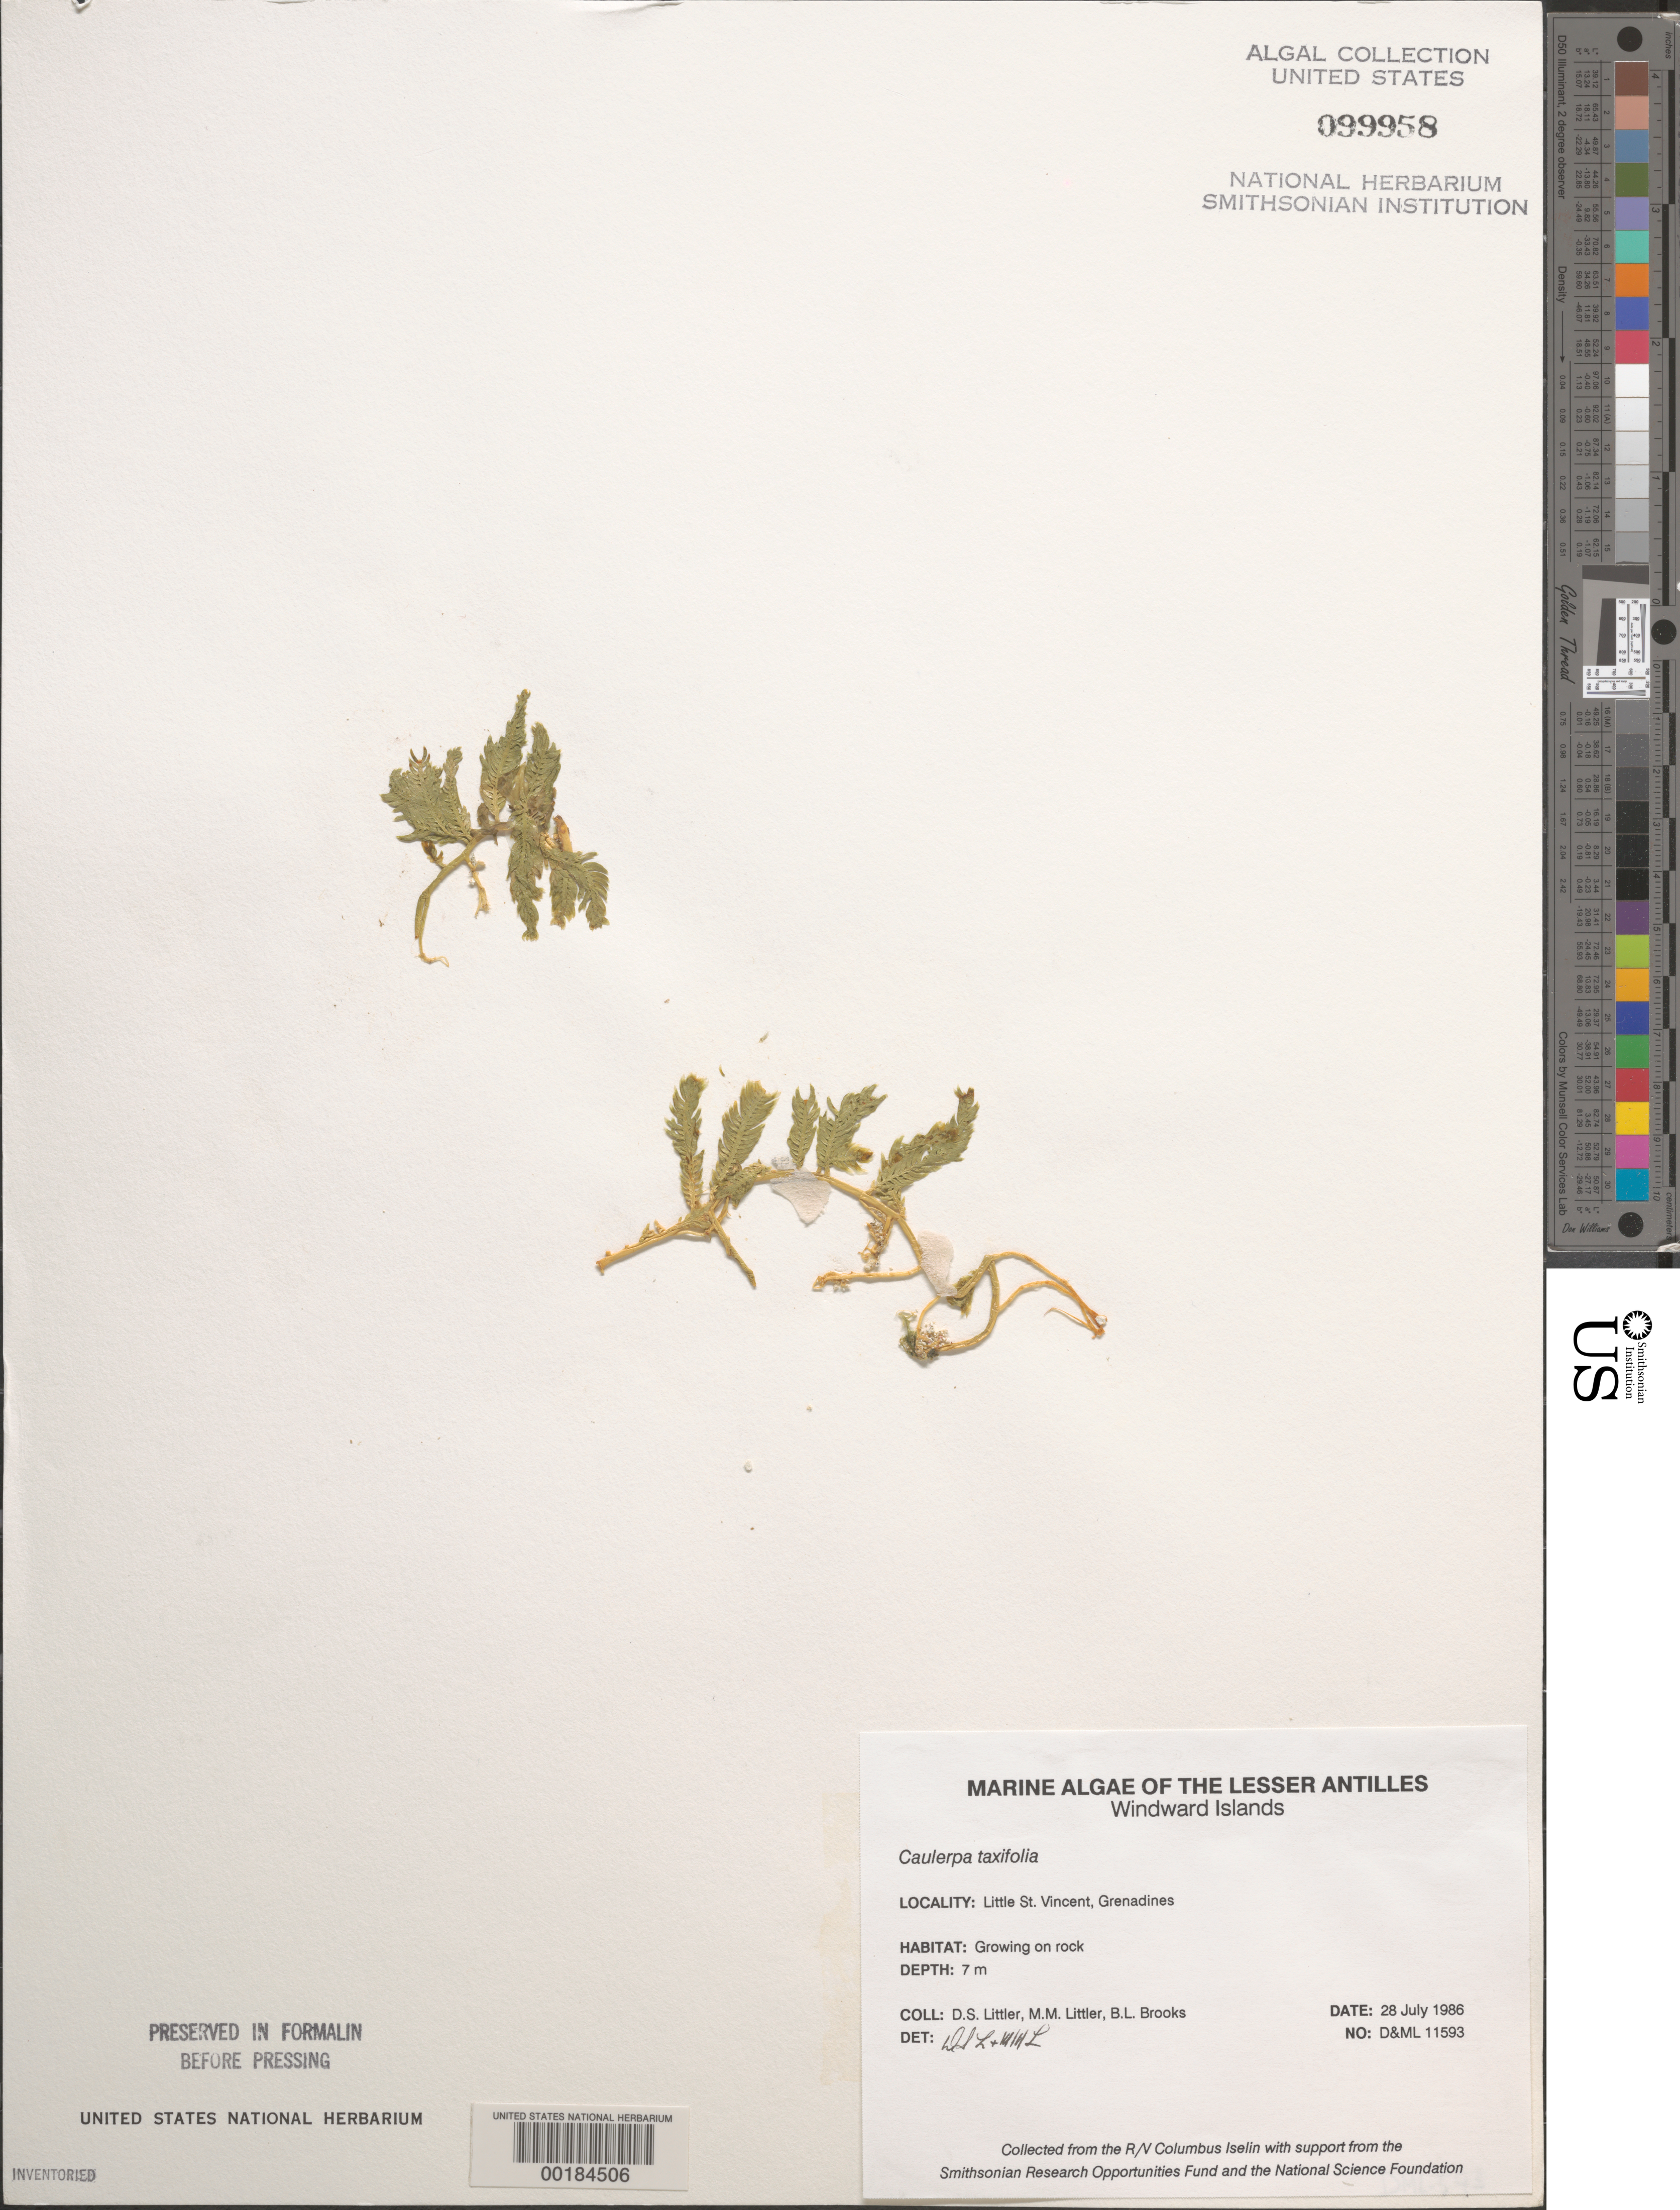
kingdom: Plantae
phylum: Chlorophyta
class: Ulvophyceae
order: Bryopsidales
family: Caulerpaceae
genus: Caulerpa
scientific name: Caulerpa taxifolia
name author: (M. Vahl) C. Agardh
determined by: Littler, D. S.; Littler, M. M.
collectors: D. S. Littler, M. M. Littler & B. Brooks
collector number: D&ML 11593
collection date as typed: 28 Jul 1986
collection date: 1986-07-28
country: St. Vincent - Grenadines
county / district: Grenadines Parish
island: Little Saint Vincent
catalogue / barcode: US 99958